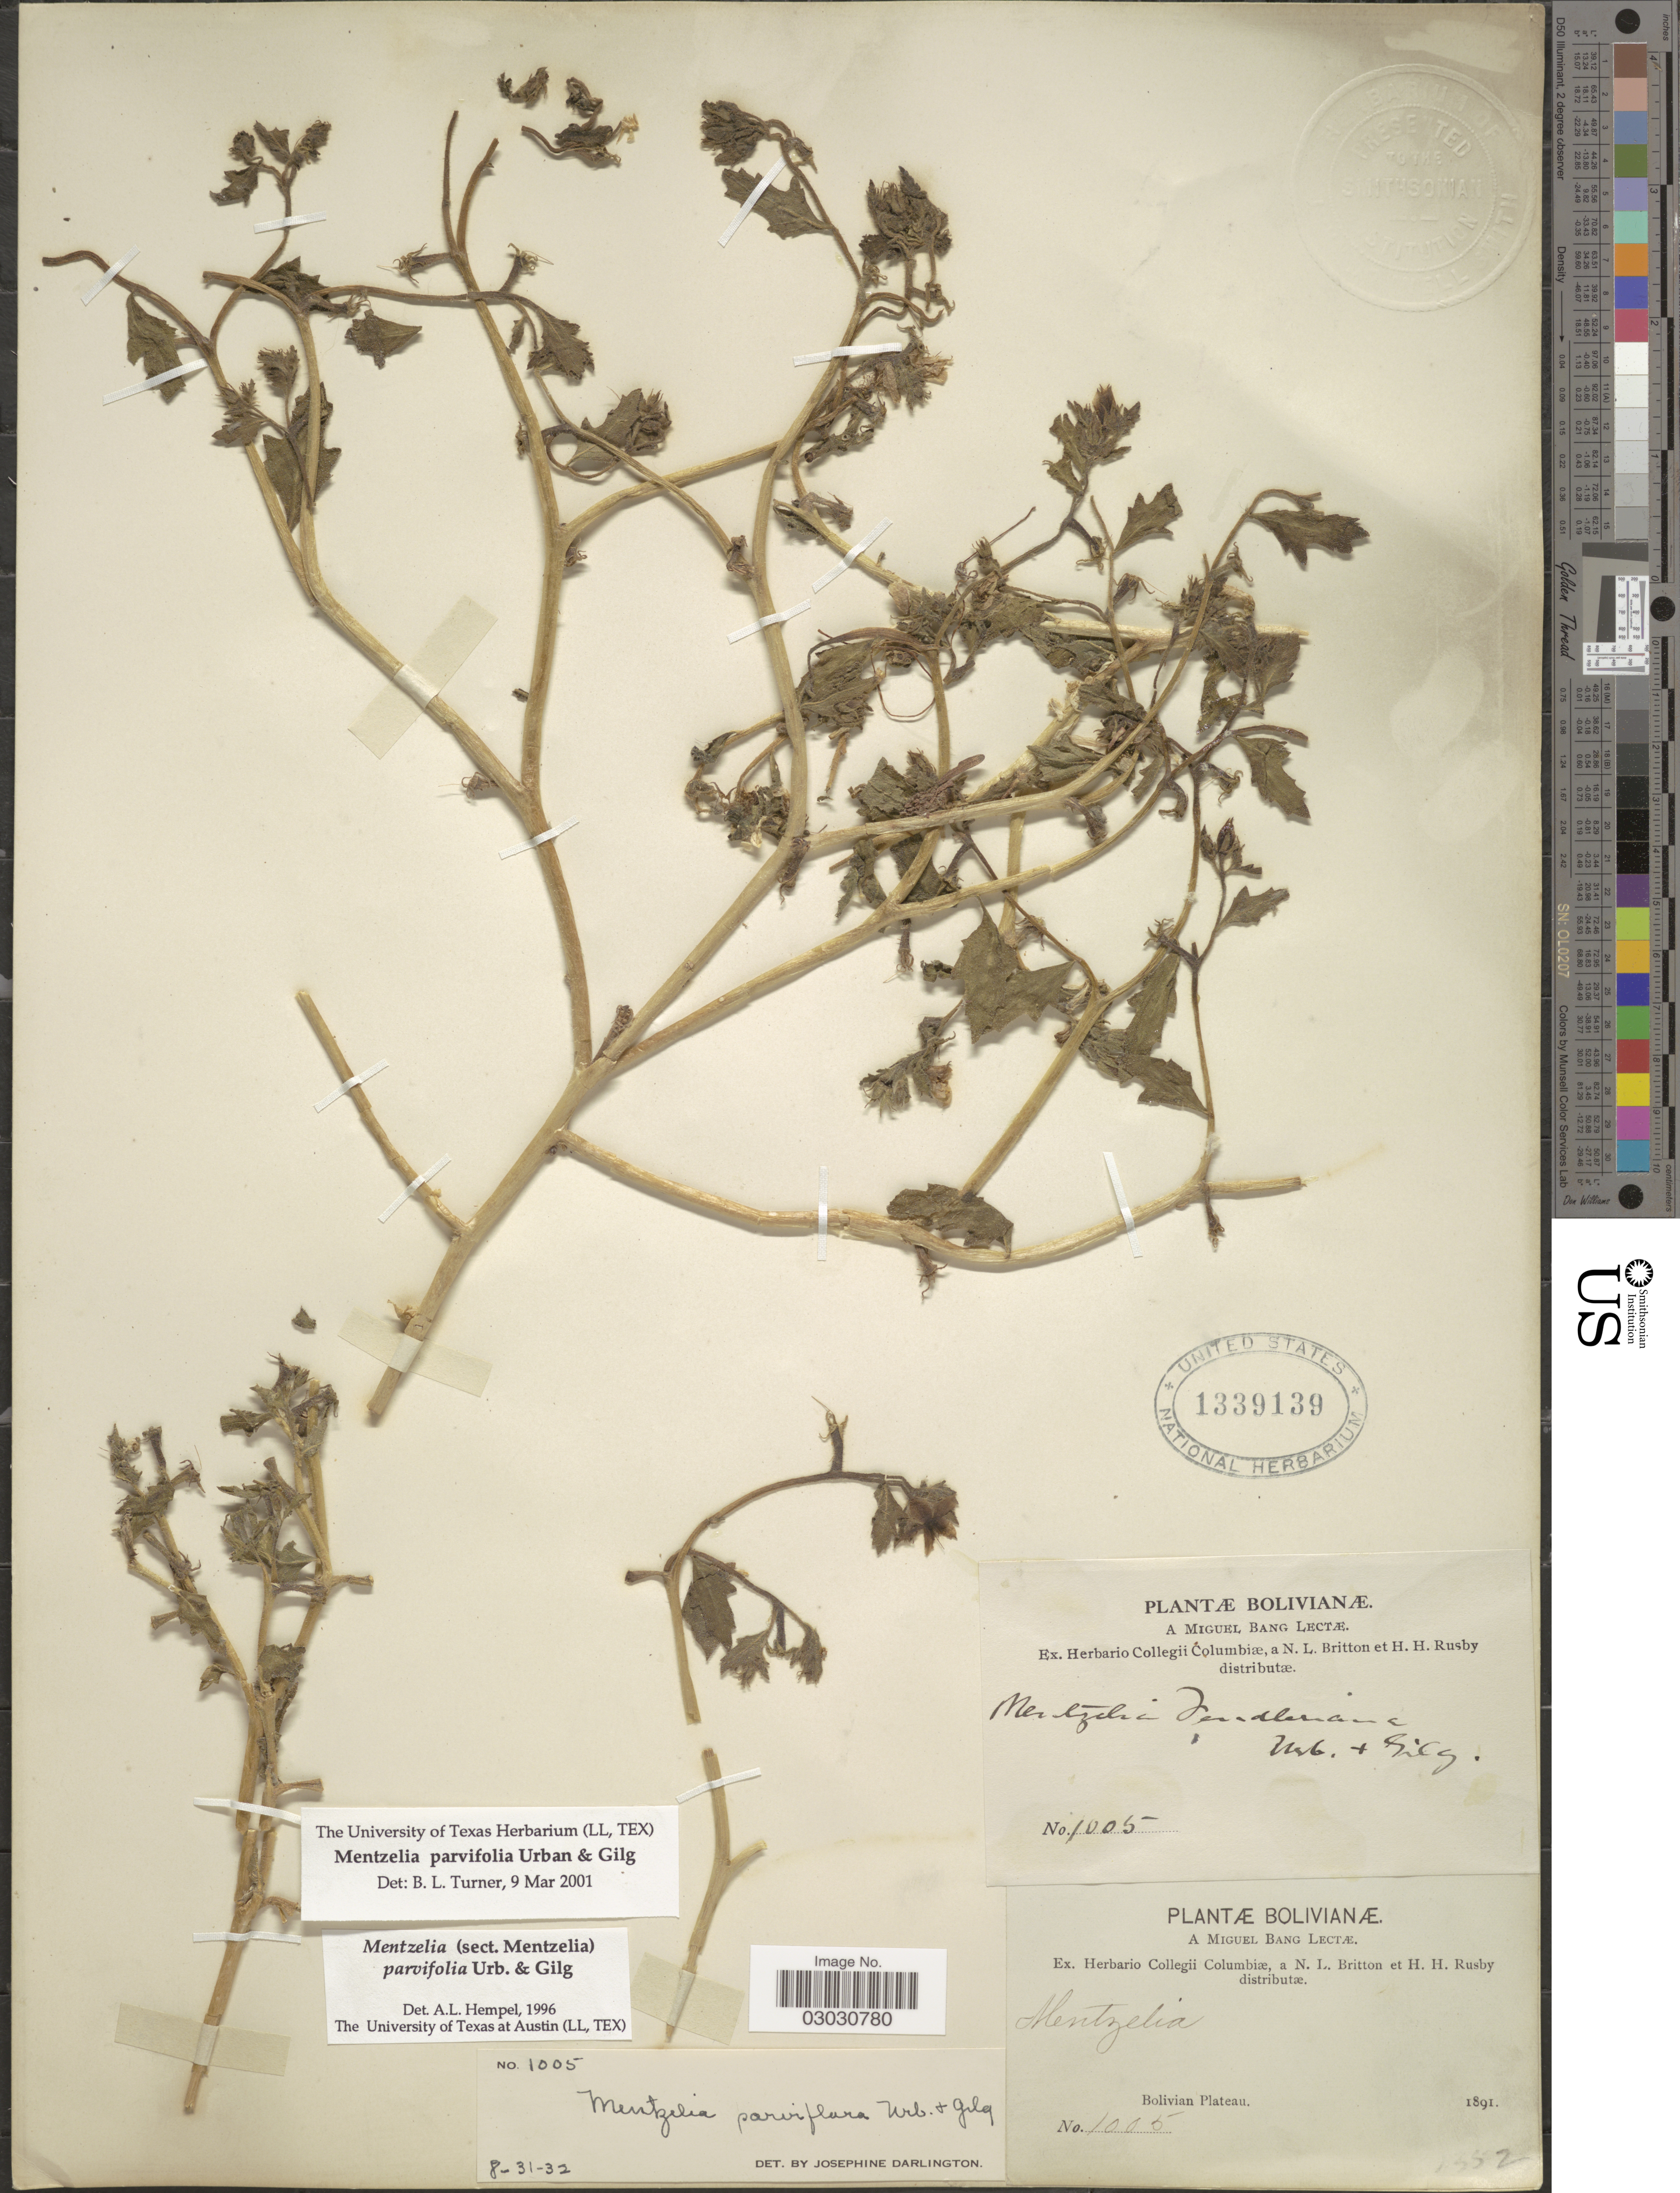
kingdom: Plantae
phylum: Tracheophyta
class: Magnoliopsida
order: Cornales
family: Loasaceae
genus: Mentzelia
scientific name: Mentzelia parvifolia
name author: Urb. & Gilg ex Kurtz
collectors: M. Bang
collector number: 1005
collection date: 1891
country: Bolivia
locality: Bolivian Plateau.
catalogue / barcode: US 1339139